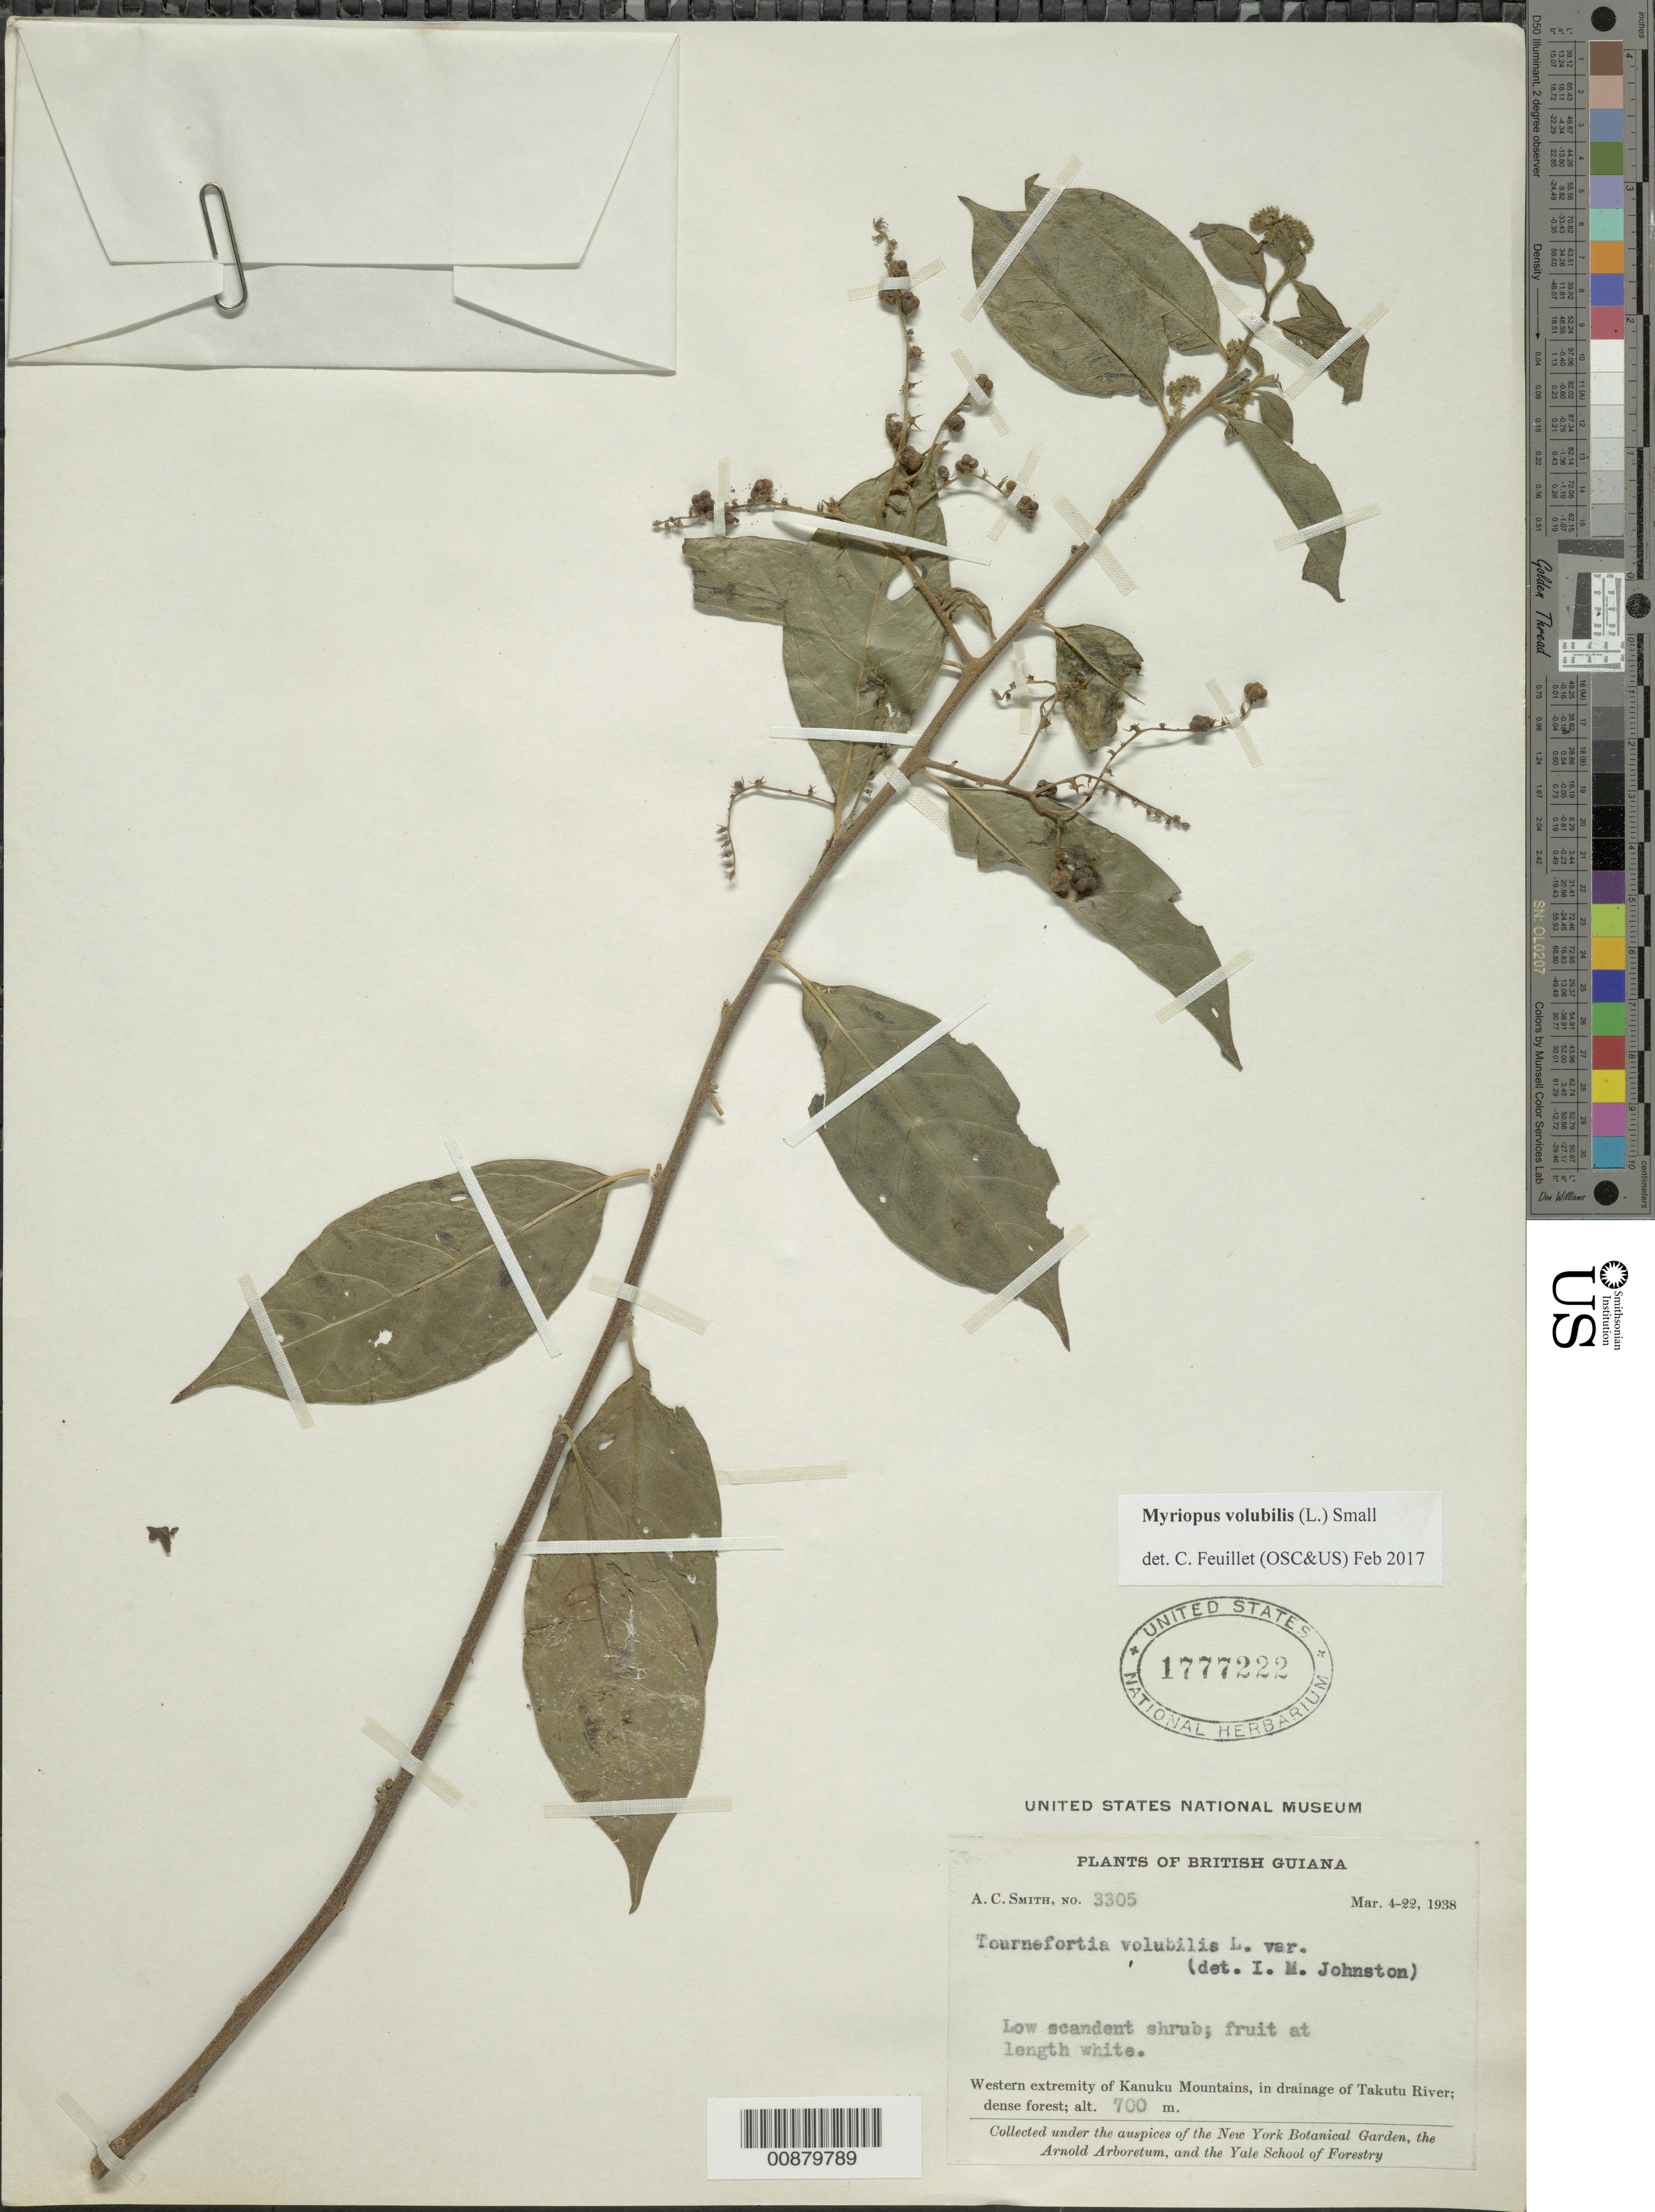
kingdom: Plantae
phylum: Tracheophyta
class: Magnoliopsida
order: Boraginales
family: Heliotropiaceae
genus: Myriopus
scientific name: Myriopus volubilis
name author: (L.) Small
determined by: Feuillet, C.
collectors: A. C. Smith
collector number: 3305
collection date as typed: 4-Mar-38 to 22-Mar-38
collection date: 1938-03-04/1938-03-22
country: Guyana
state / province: U. Takutu-U. Essequibo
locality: Kanuku Mts., drainage of Takutu R., western extremity of Kanuku Mountains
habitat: Low scandent shrub; fruit at length white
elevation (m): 700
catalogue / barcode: US 1777222